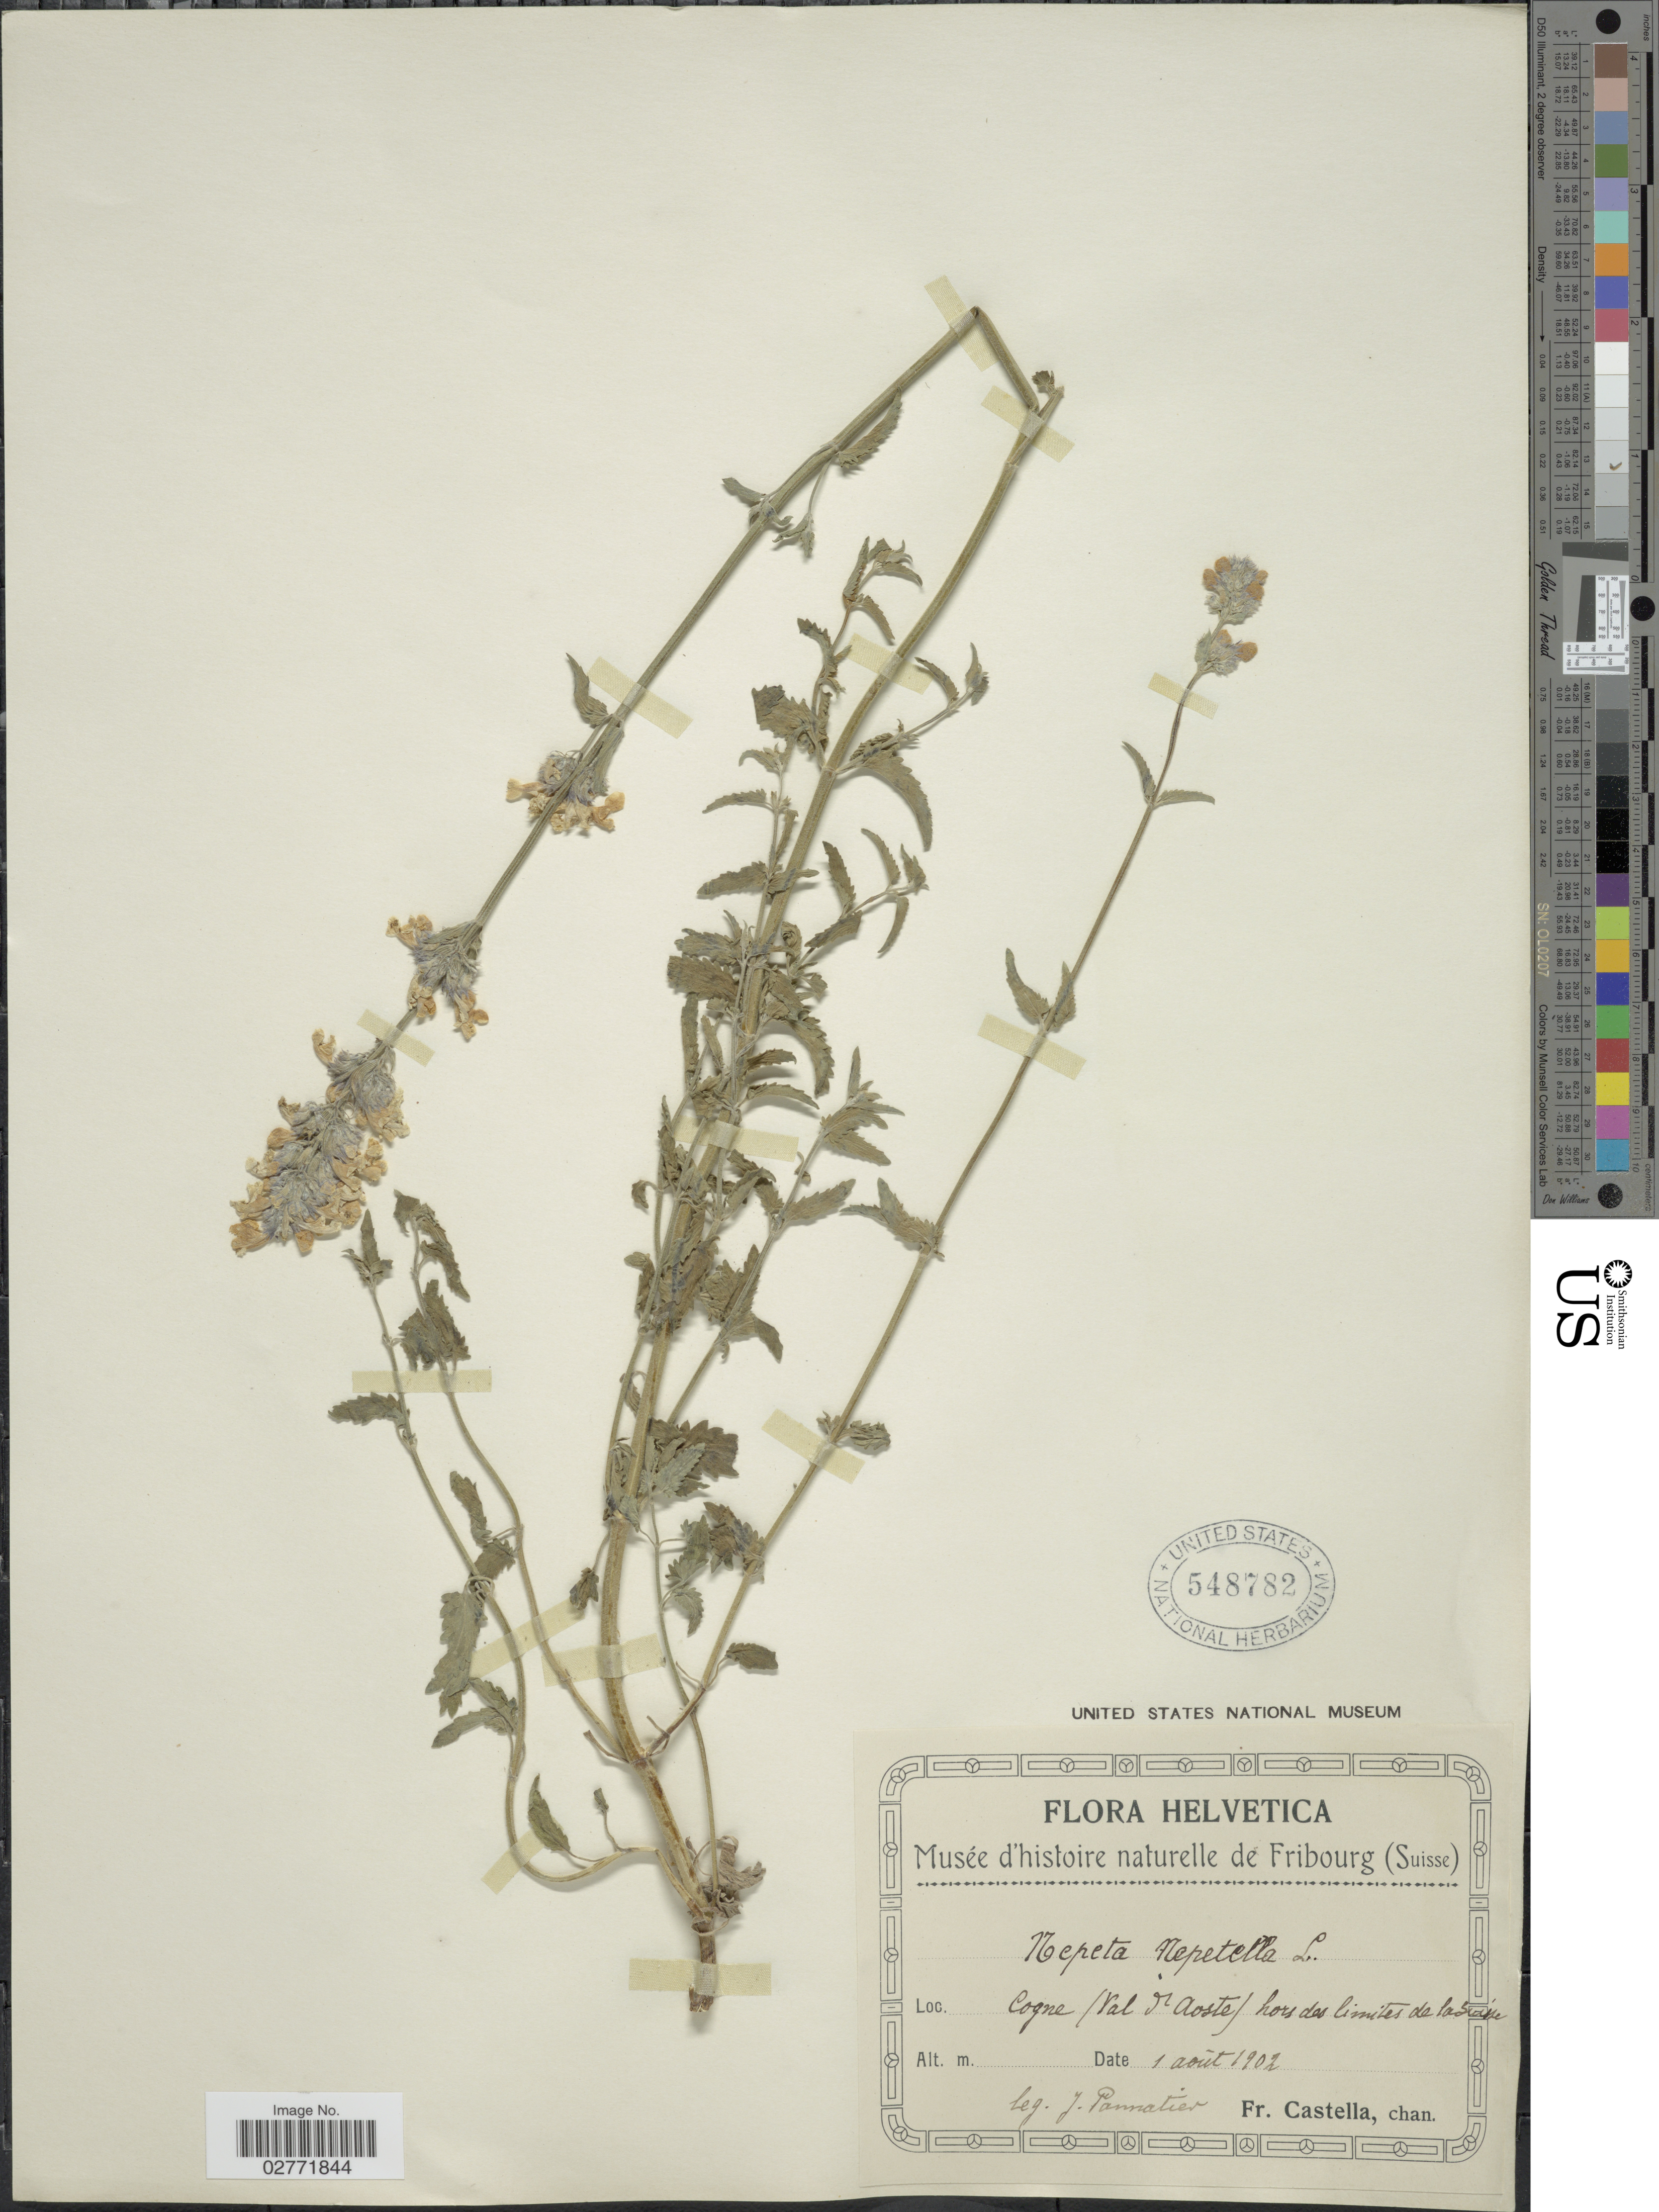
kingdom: Plantae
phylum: Tracheophyta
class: Magnoliopsida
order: Lamiales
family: Lamiaceae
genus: Nepeta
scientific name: Nepeta nepetella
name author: L.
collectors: M. Palmatier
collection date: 1902-08-01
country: Switzerland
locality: Helvetica, Cogne, Val d' Aoste, hors des limites de la Suisse.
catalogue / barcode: US 548782